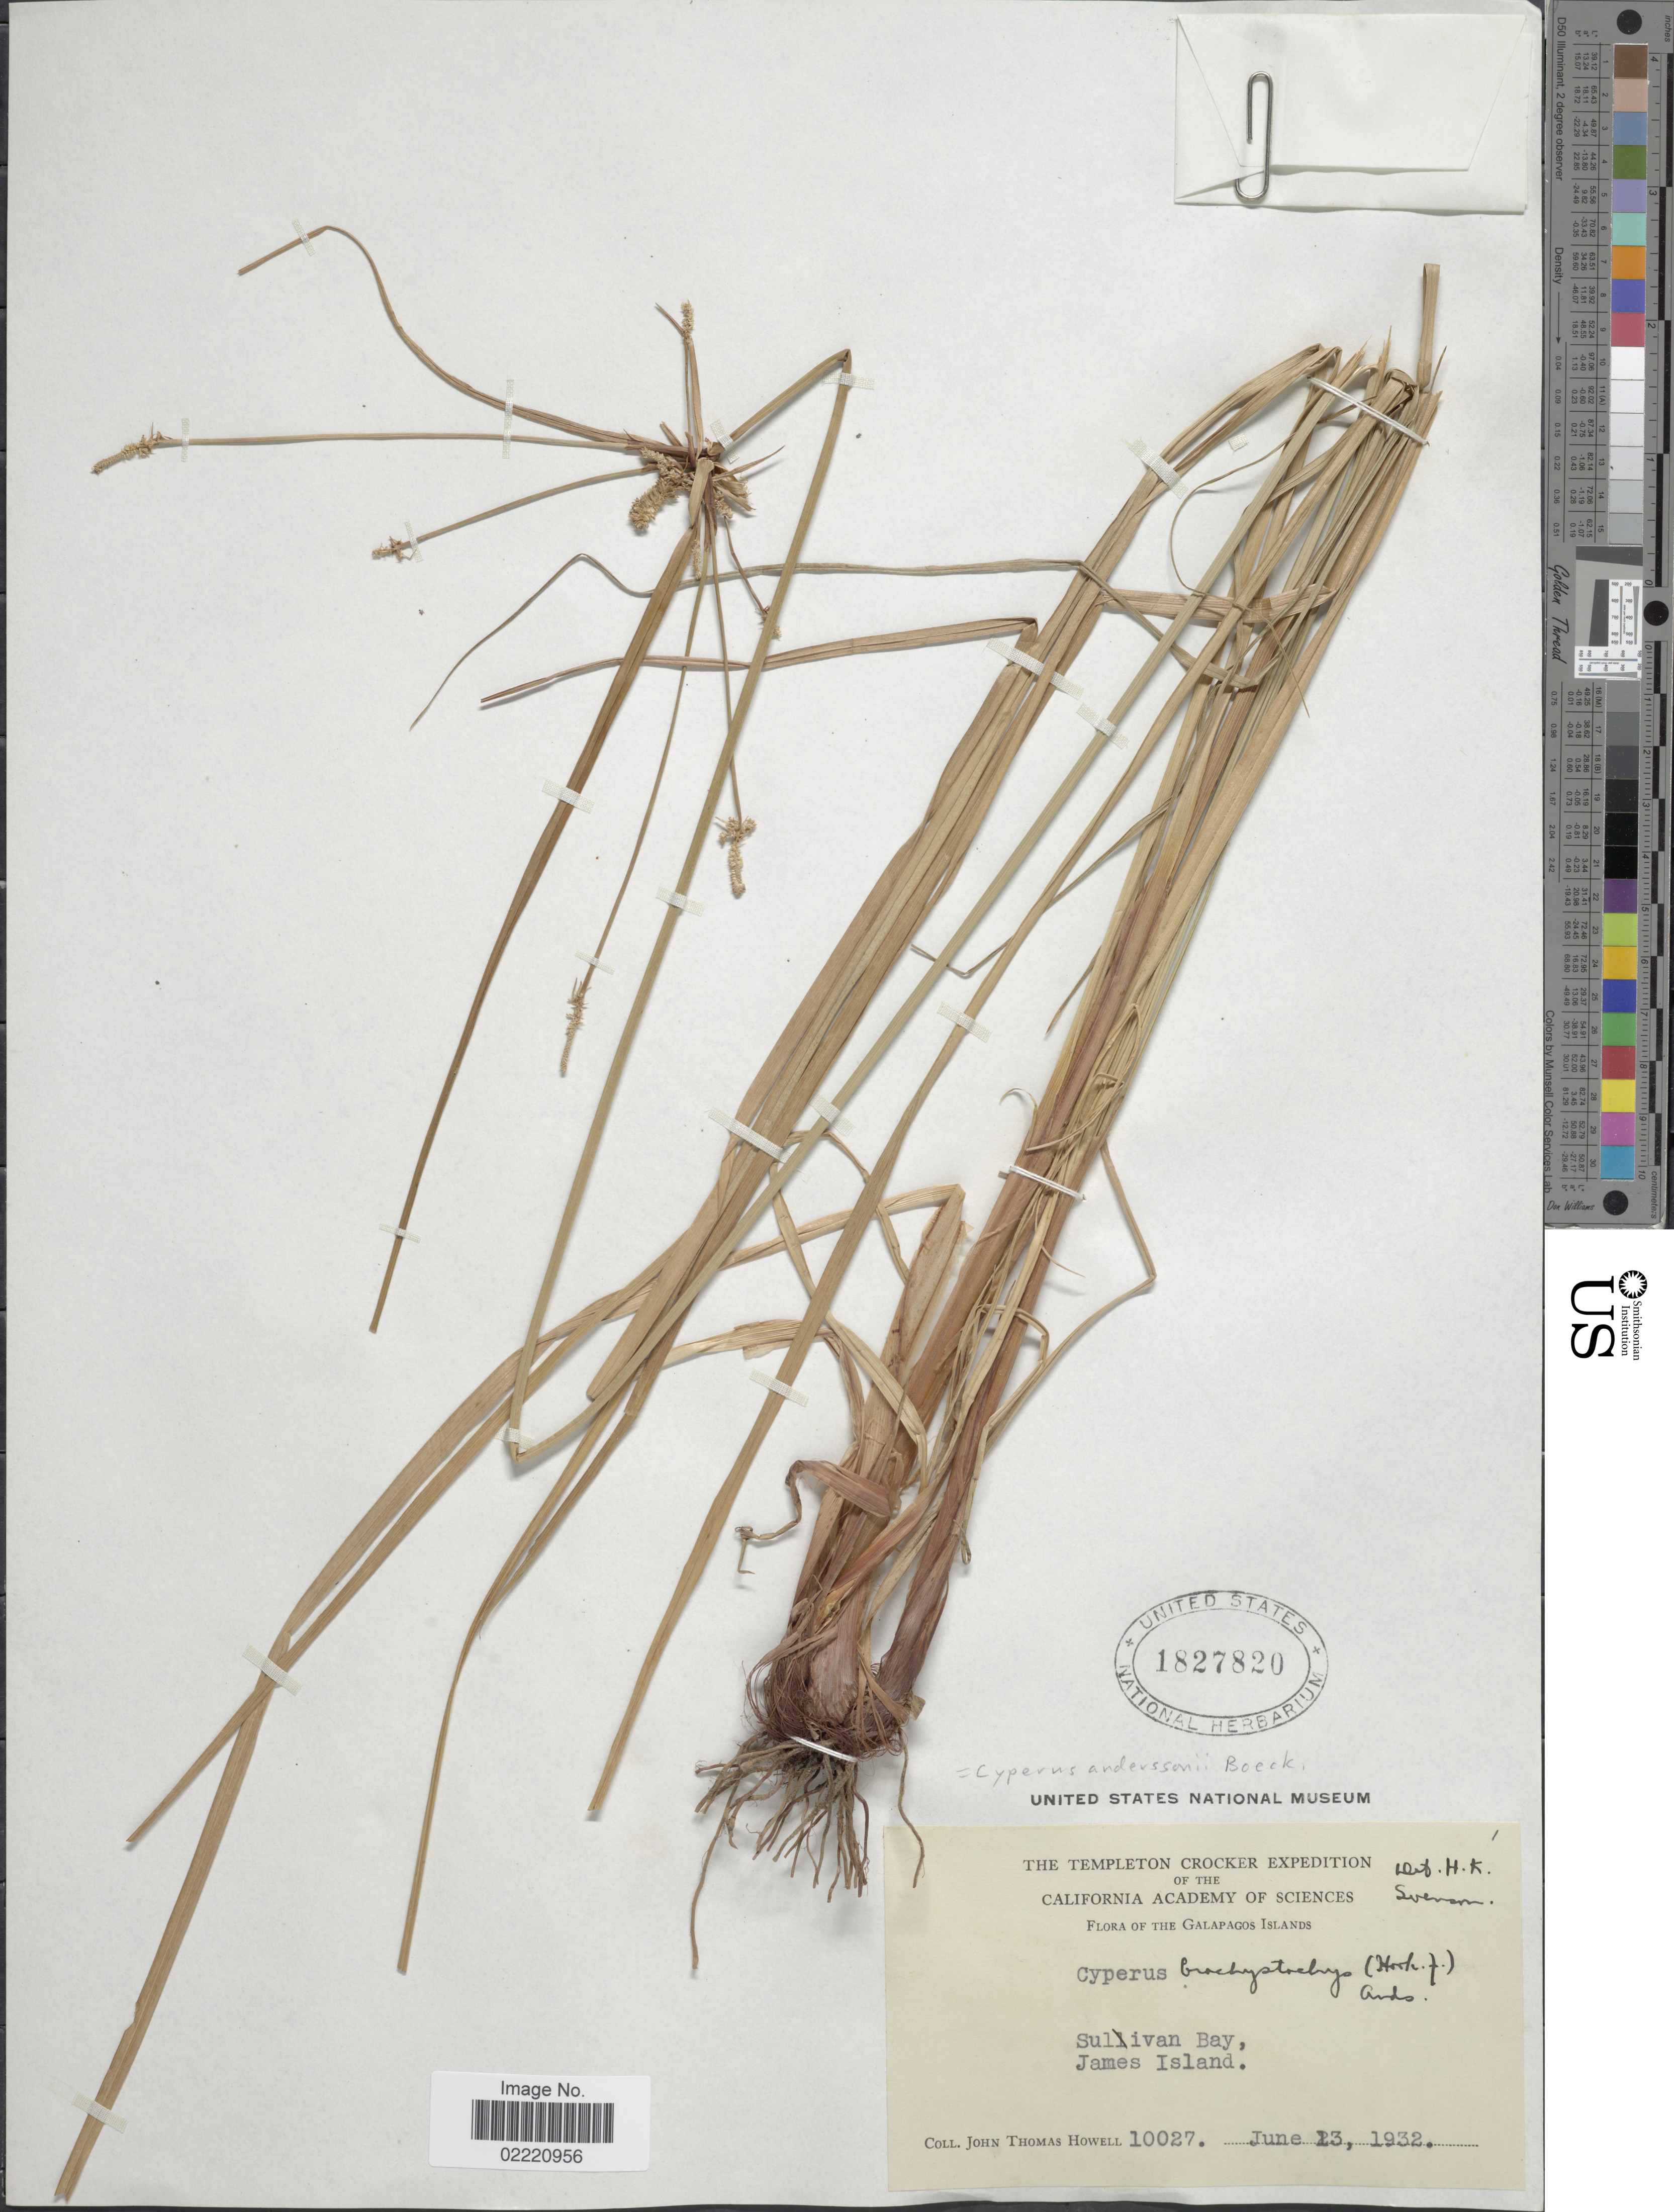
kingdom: Plantae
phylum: Tracheophyta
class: Liliopsida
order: Poales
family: Cyperaceae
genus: Cyperus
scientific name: Cyperus anderssonii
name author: Boeckeler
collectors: J. T. Howell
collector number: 10027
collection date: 1932-06-13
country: Ecuador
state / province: Colón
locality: The Galapagos Islands, Sulivan Bay, James Island.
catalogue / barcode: US 1827820